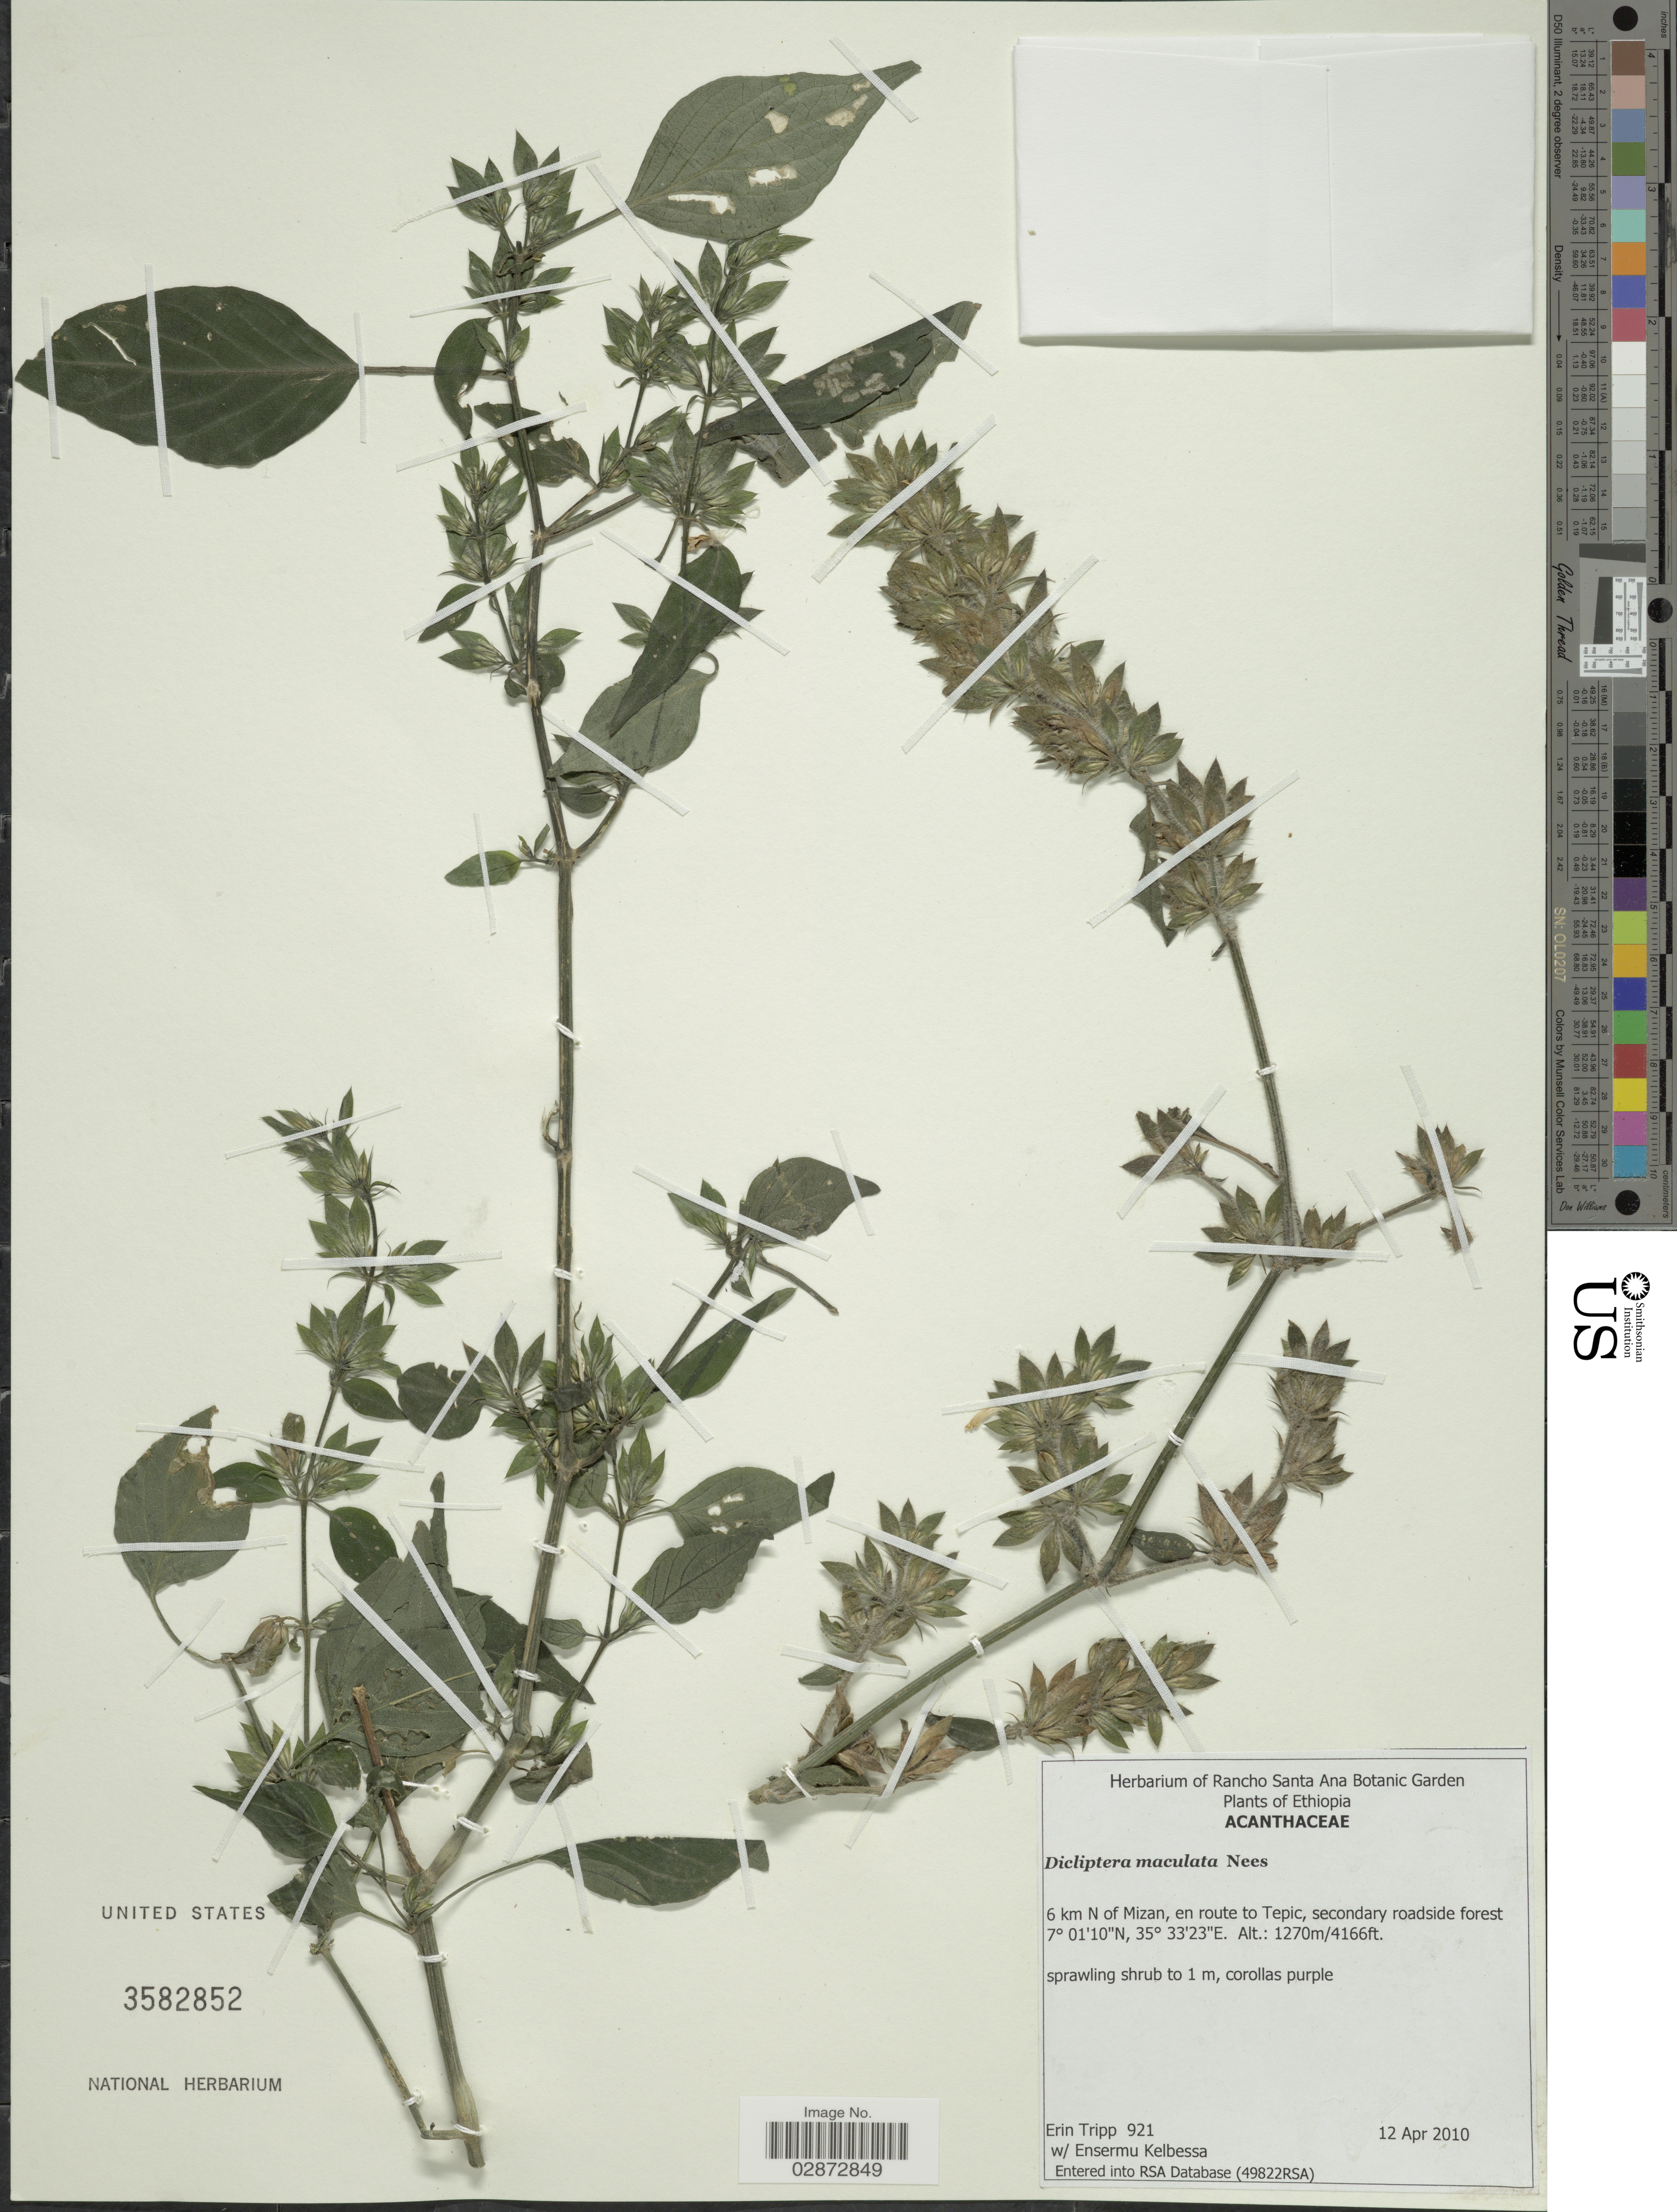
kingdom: Plantae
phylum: Tracheophyta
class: Magnoliopsida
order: Lamiales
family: Acanthaceae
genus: Dicliptera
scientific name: Dicliptera maculata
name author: Nees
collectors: E. Tripp & E. Kelbessa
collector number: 921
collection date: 2010-04-12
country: Ethiopia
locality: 6 km N of Mizan, en route to Tepic.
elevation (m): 1270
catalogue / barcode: US 3582852